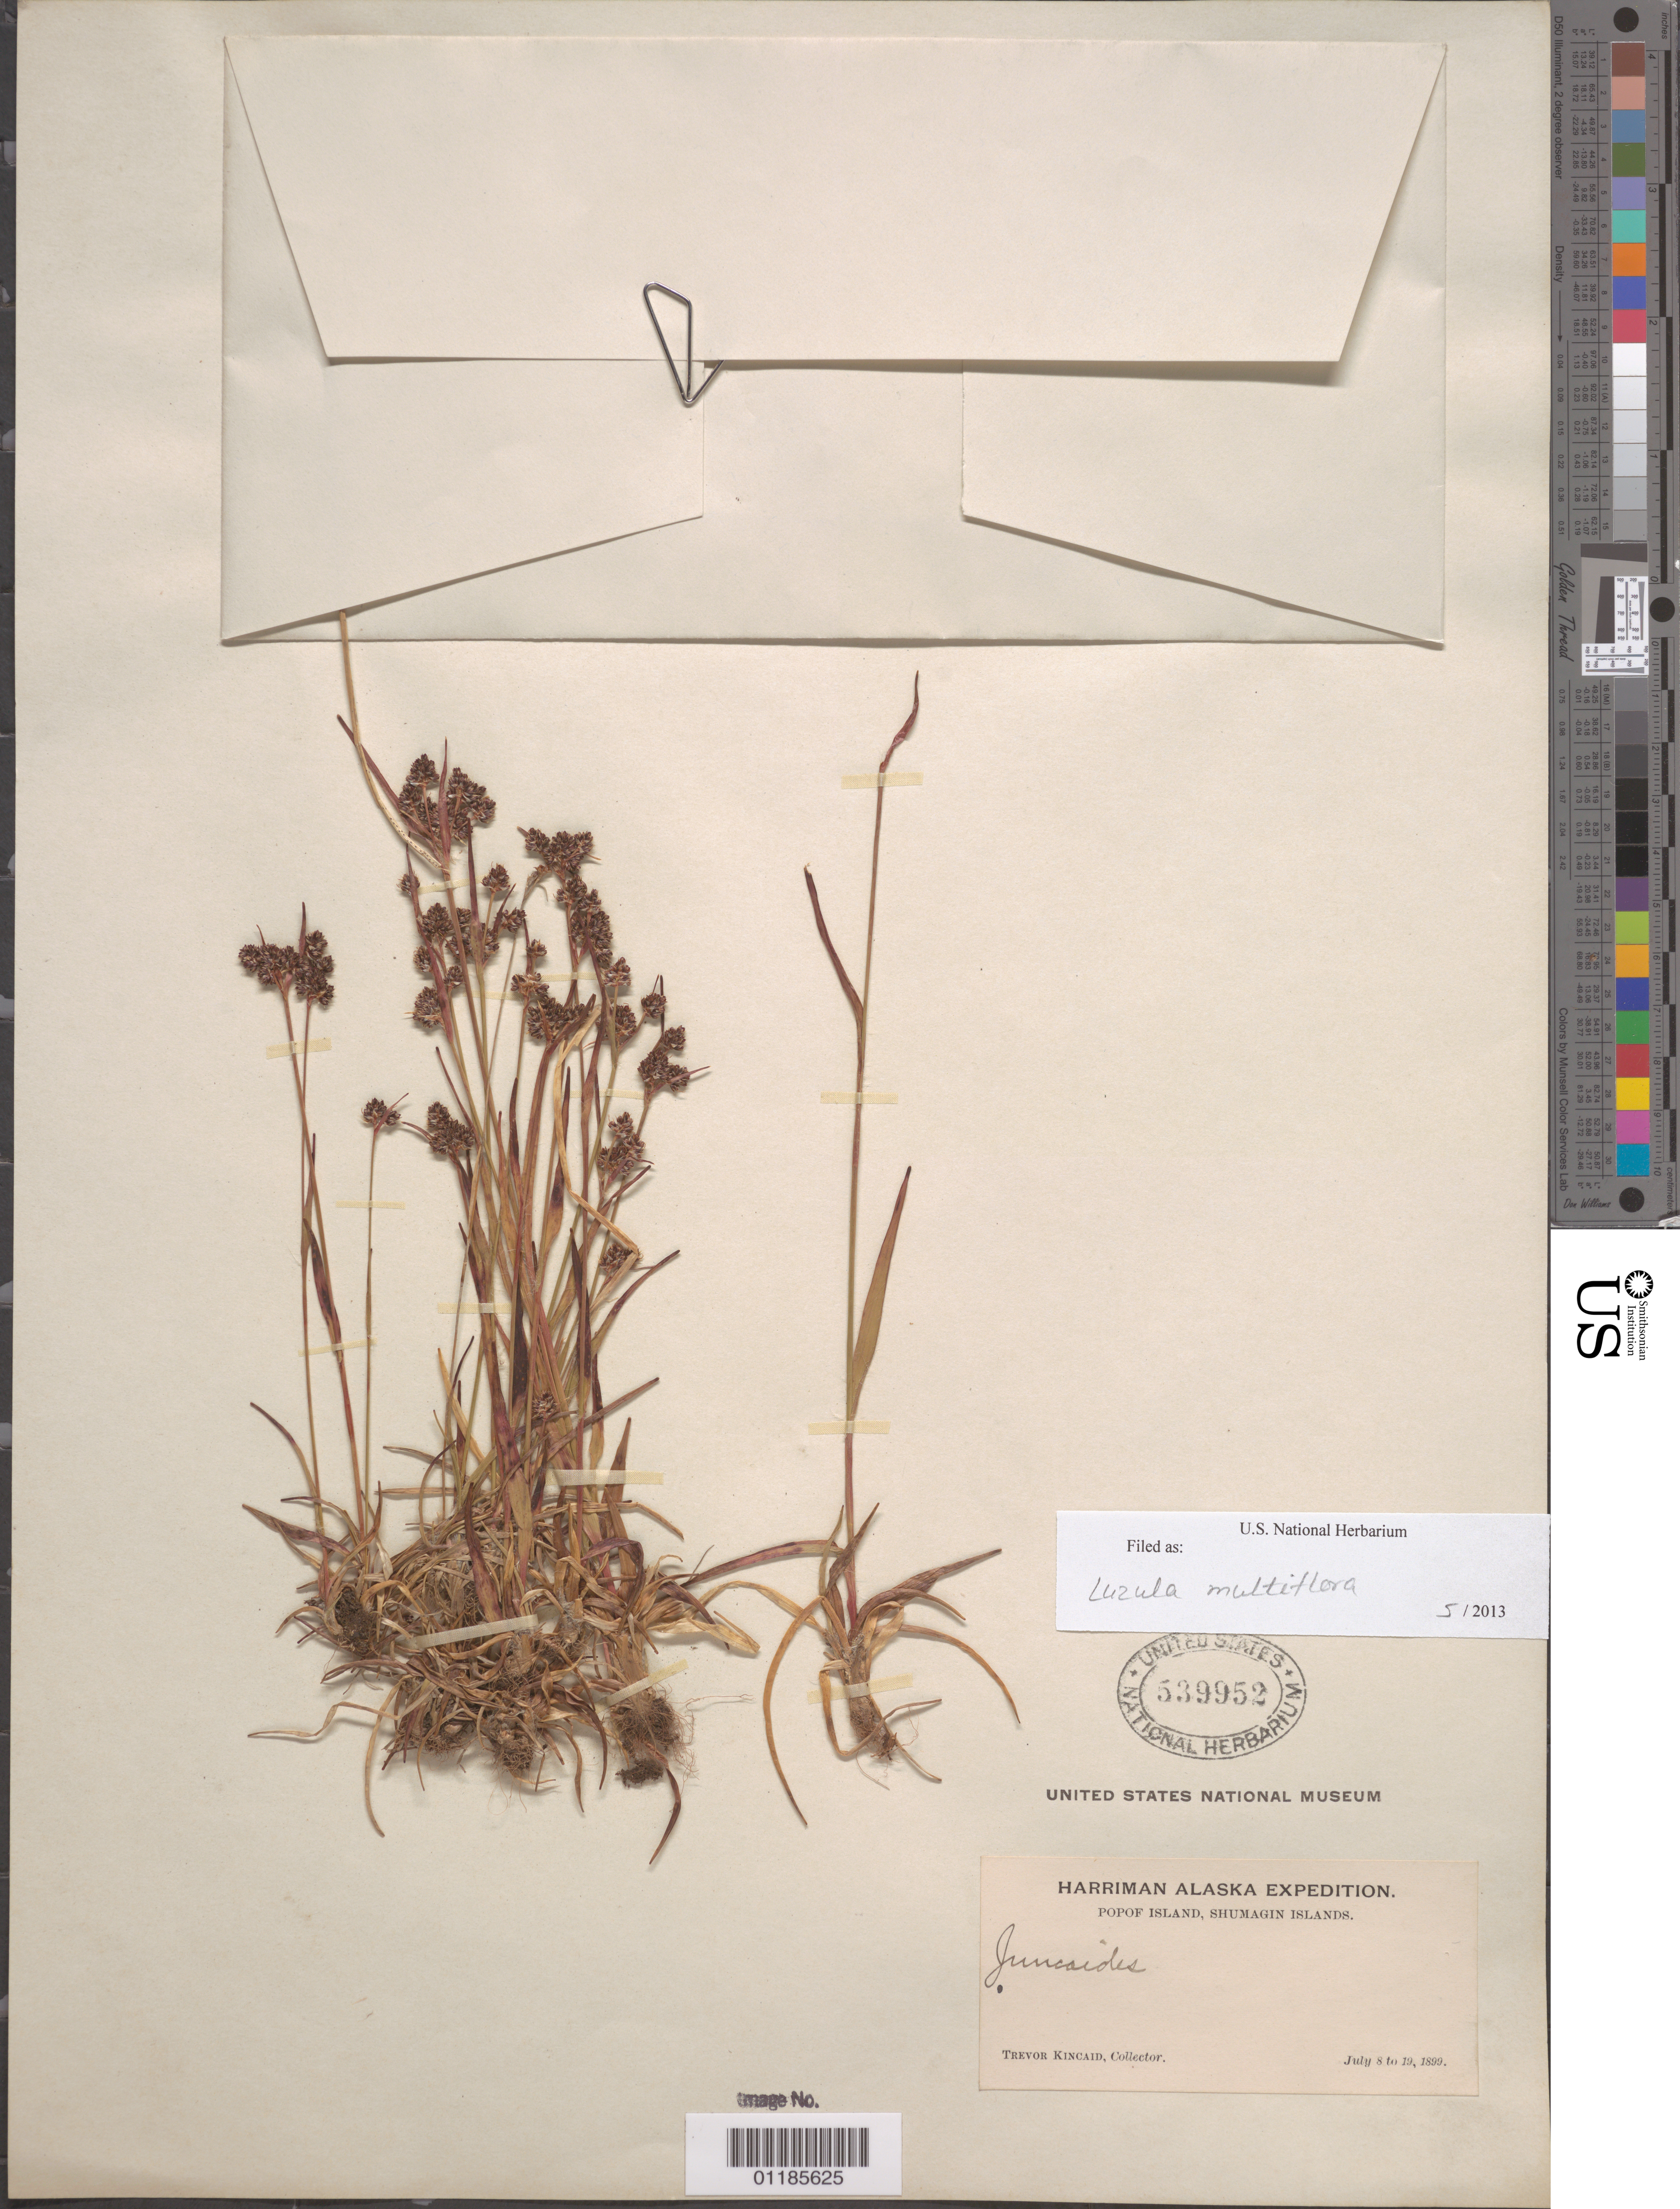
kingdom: Plantae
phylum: Tracheophyta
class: Liliopsida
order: Poales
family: Juncaceae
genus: Luzula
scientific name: Luzula multiflora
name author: (Ehrh.) Lej.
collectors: T. C. Kincaid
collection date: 1899-07-08/1899-07-19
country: United States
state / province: Alaska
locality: Popof Island, Shumagin Islands.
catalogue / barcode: US 539952